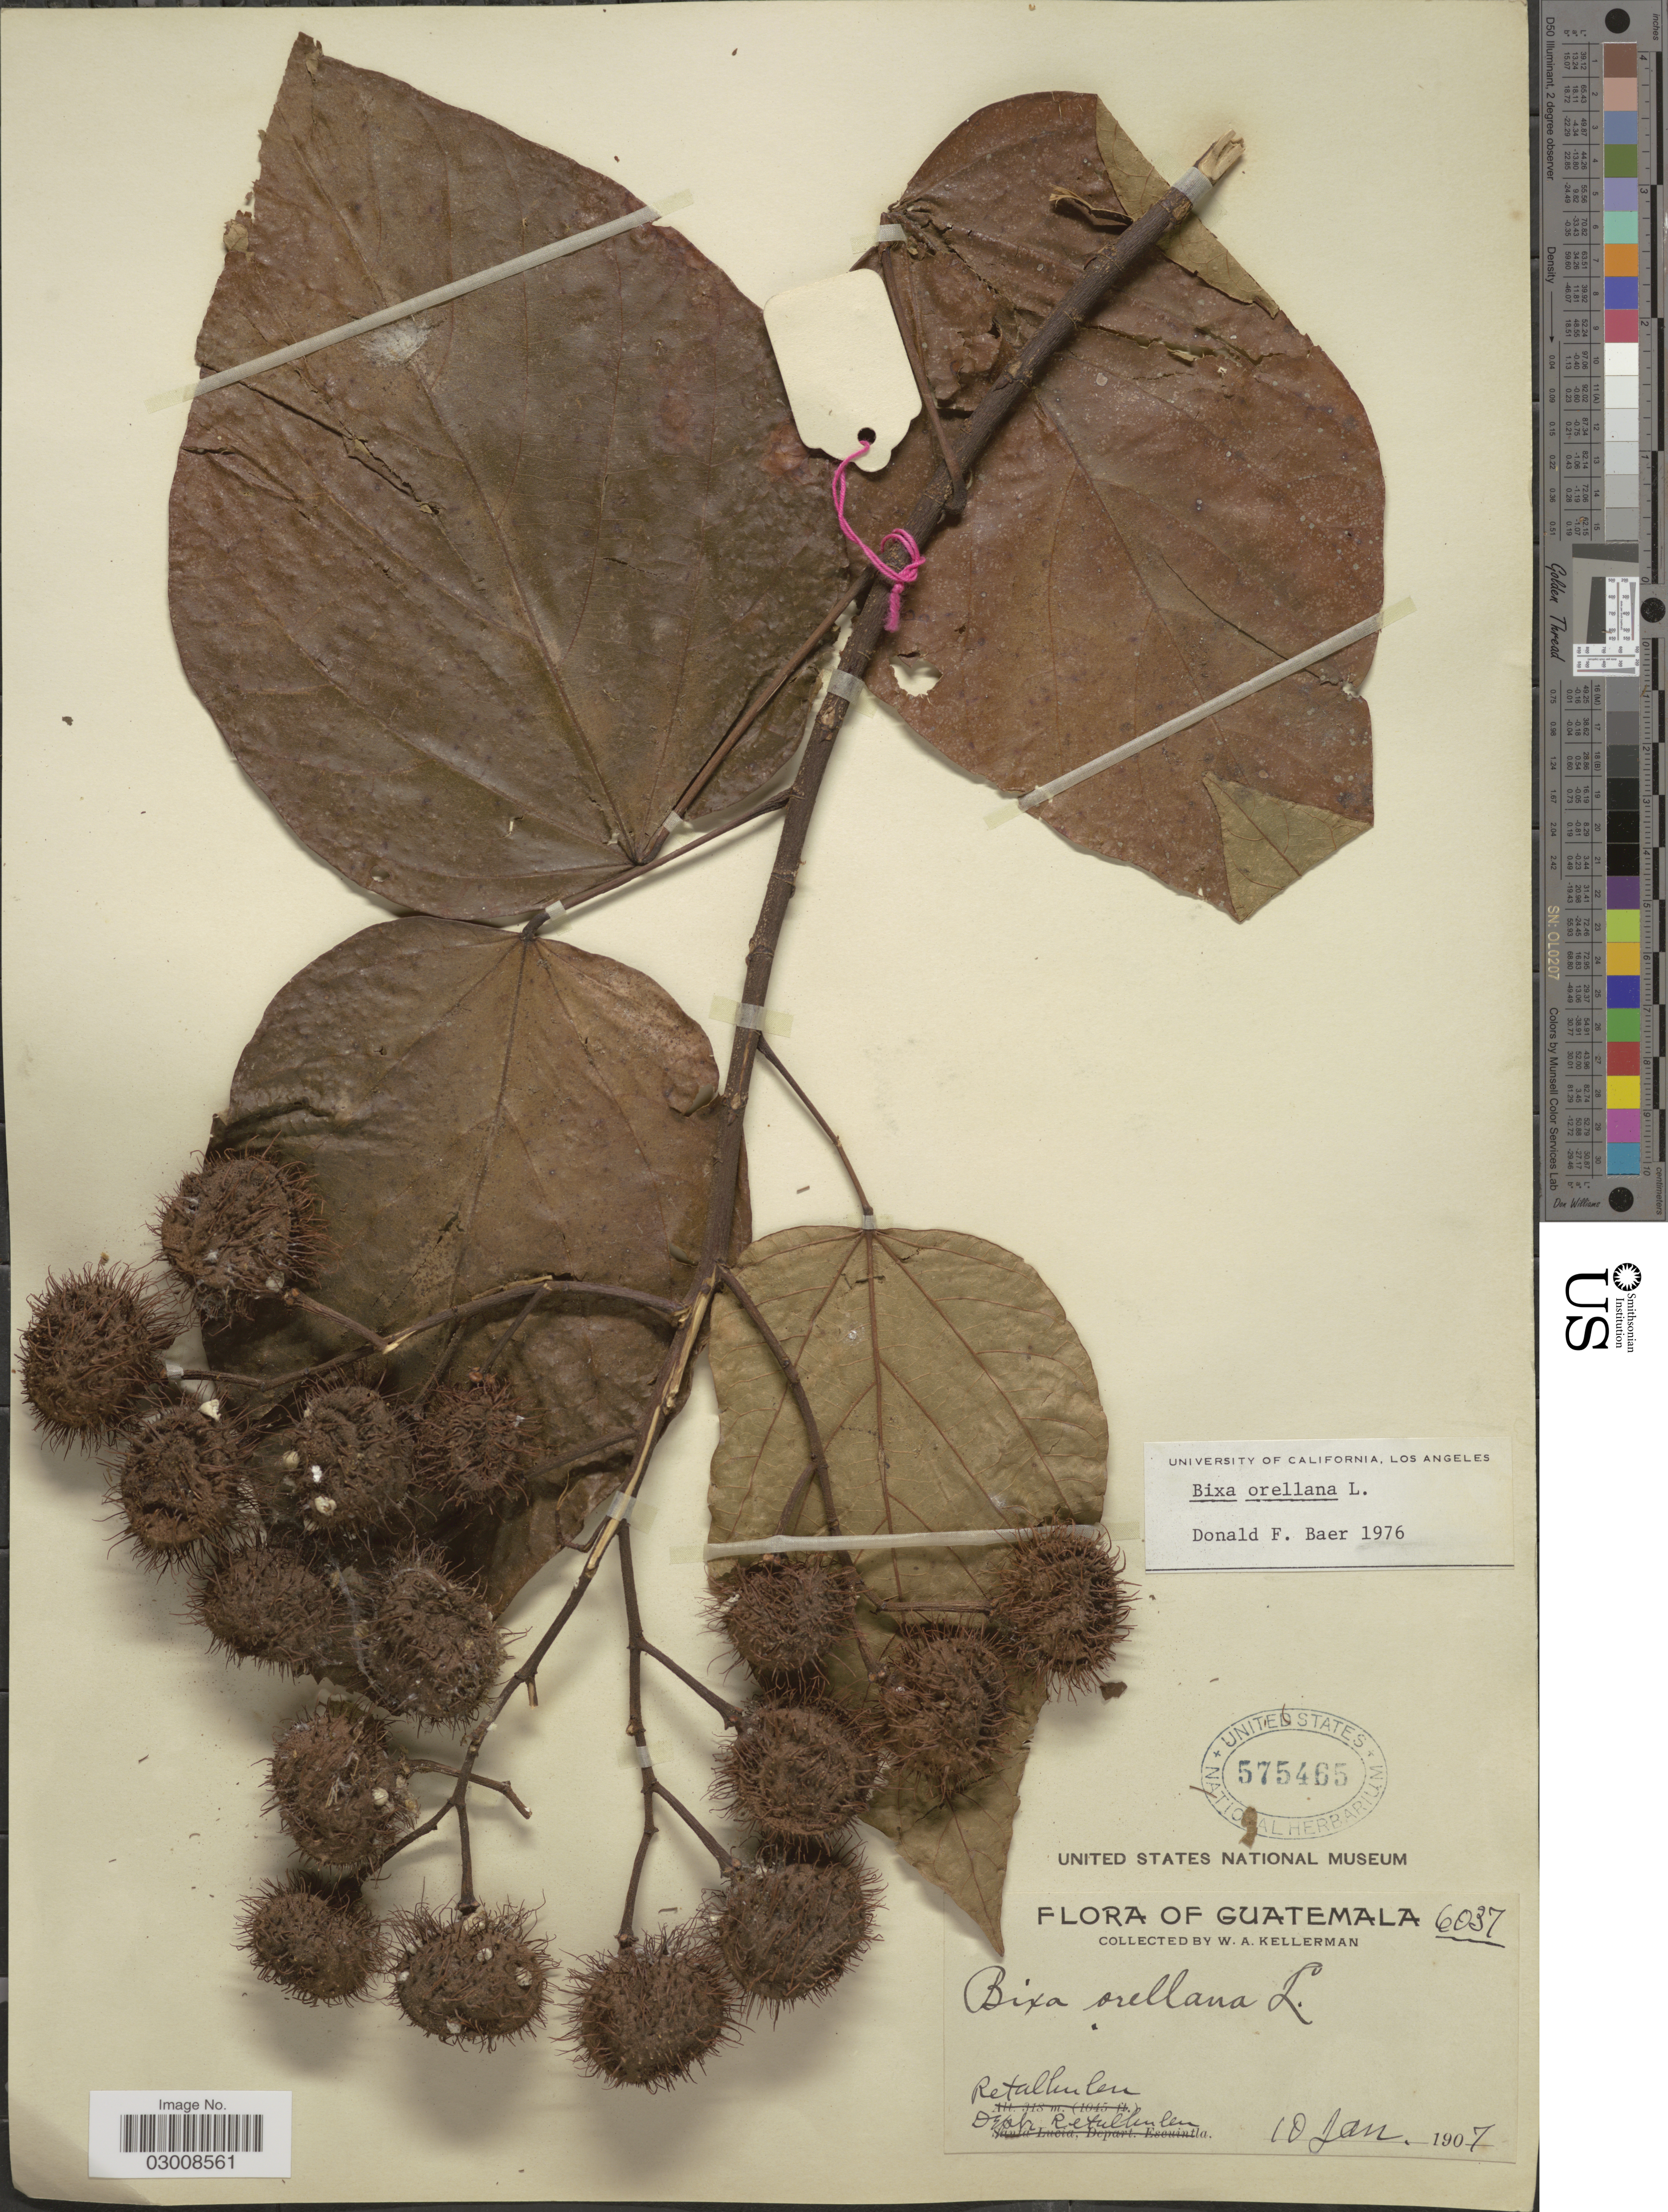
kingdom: Plantae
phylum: Tracheophyta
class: Magnoliopsida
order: Malvales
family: Bixaceae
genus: Bixa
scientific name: Bixa orellana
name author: L.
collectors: W. Kellerman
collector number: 6037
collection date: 1907-01-10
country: Guatemala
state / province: Retalhuleu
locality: Retalhuleu. Dept. Retalhuleu.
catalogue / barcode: US 575465